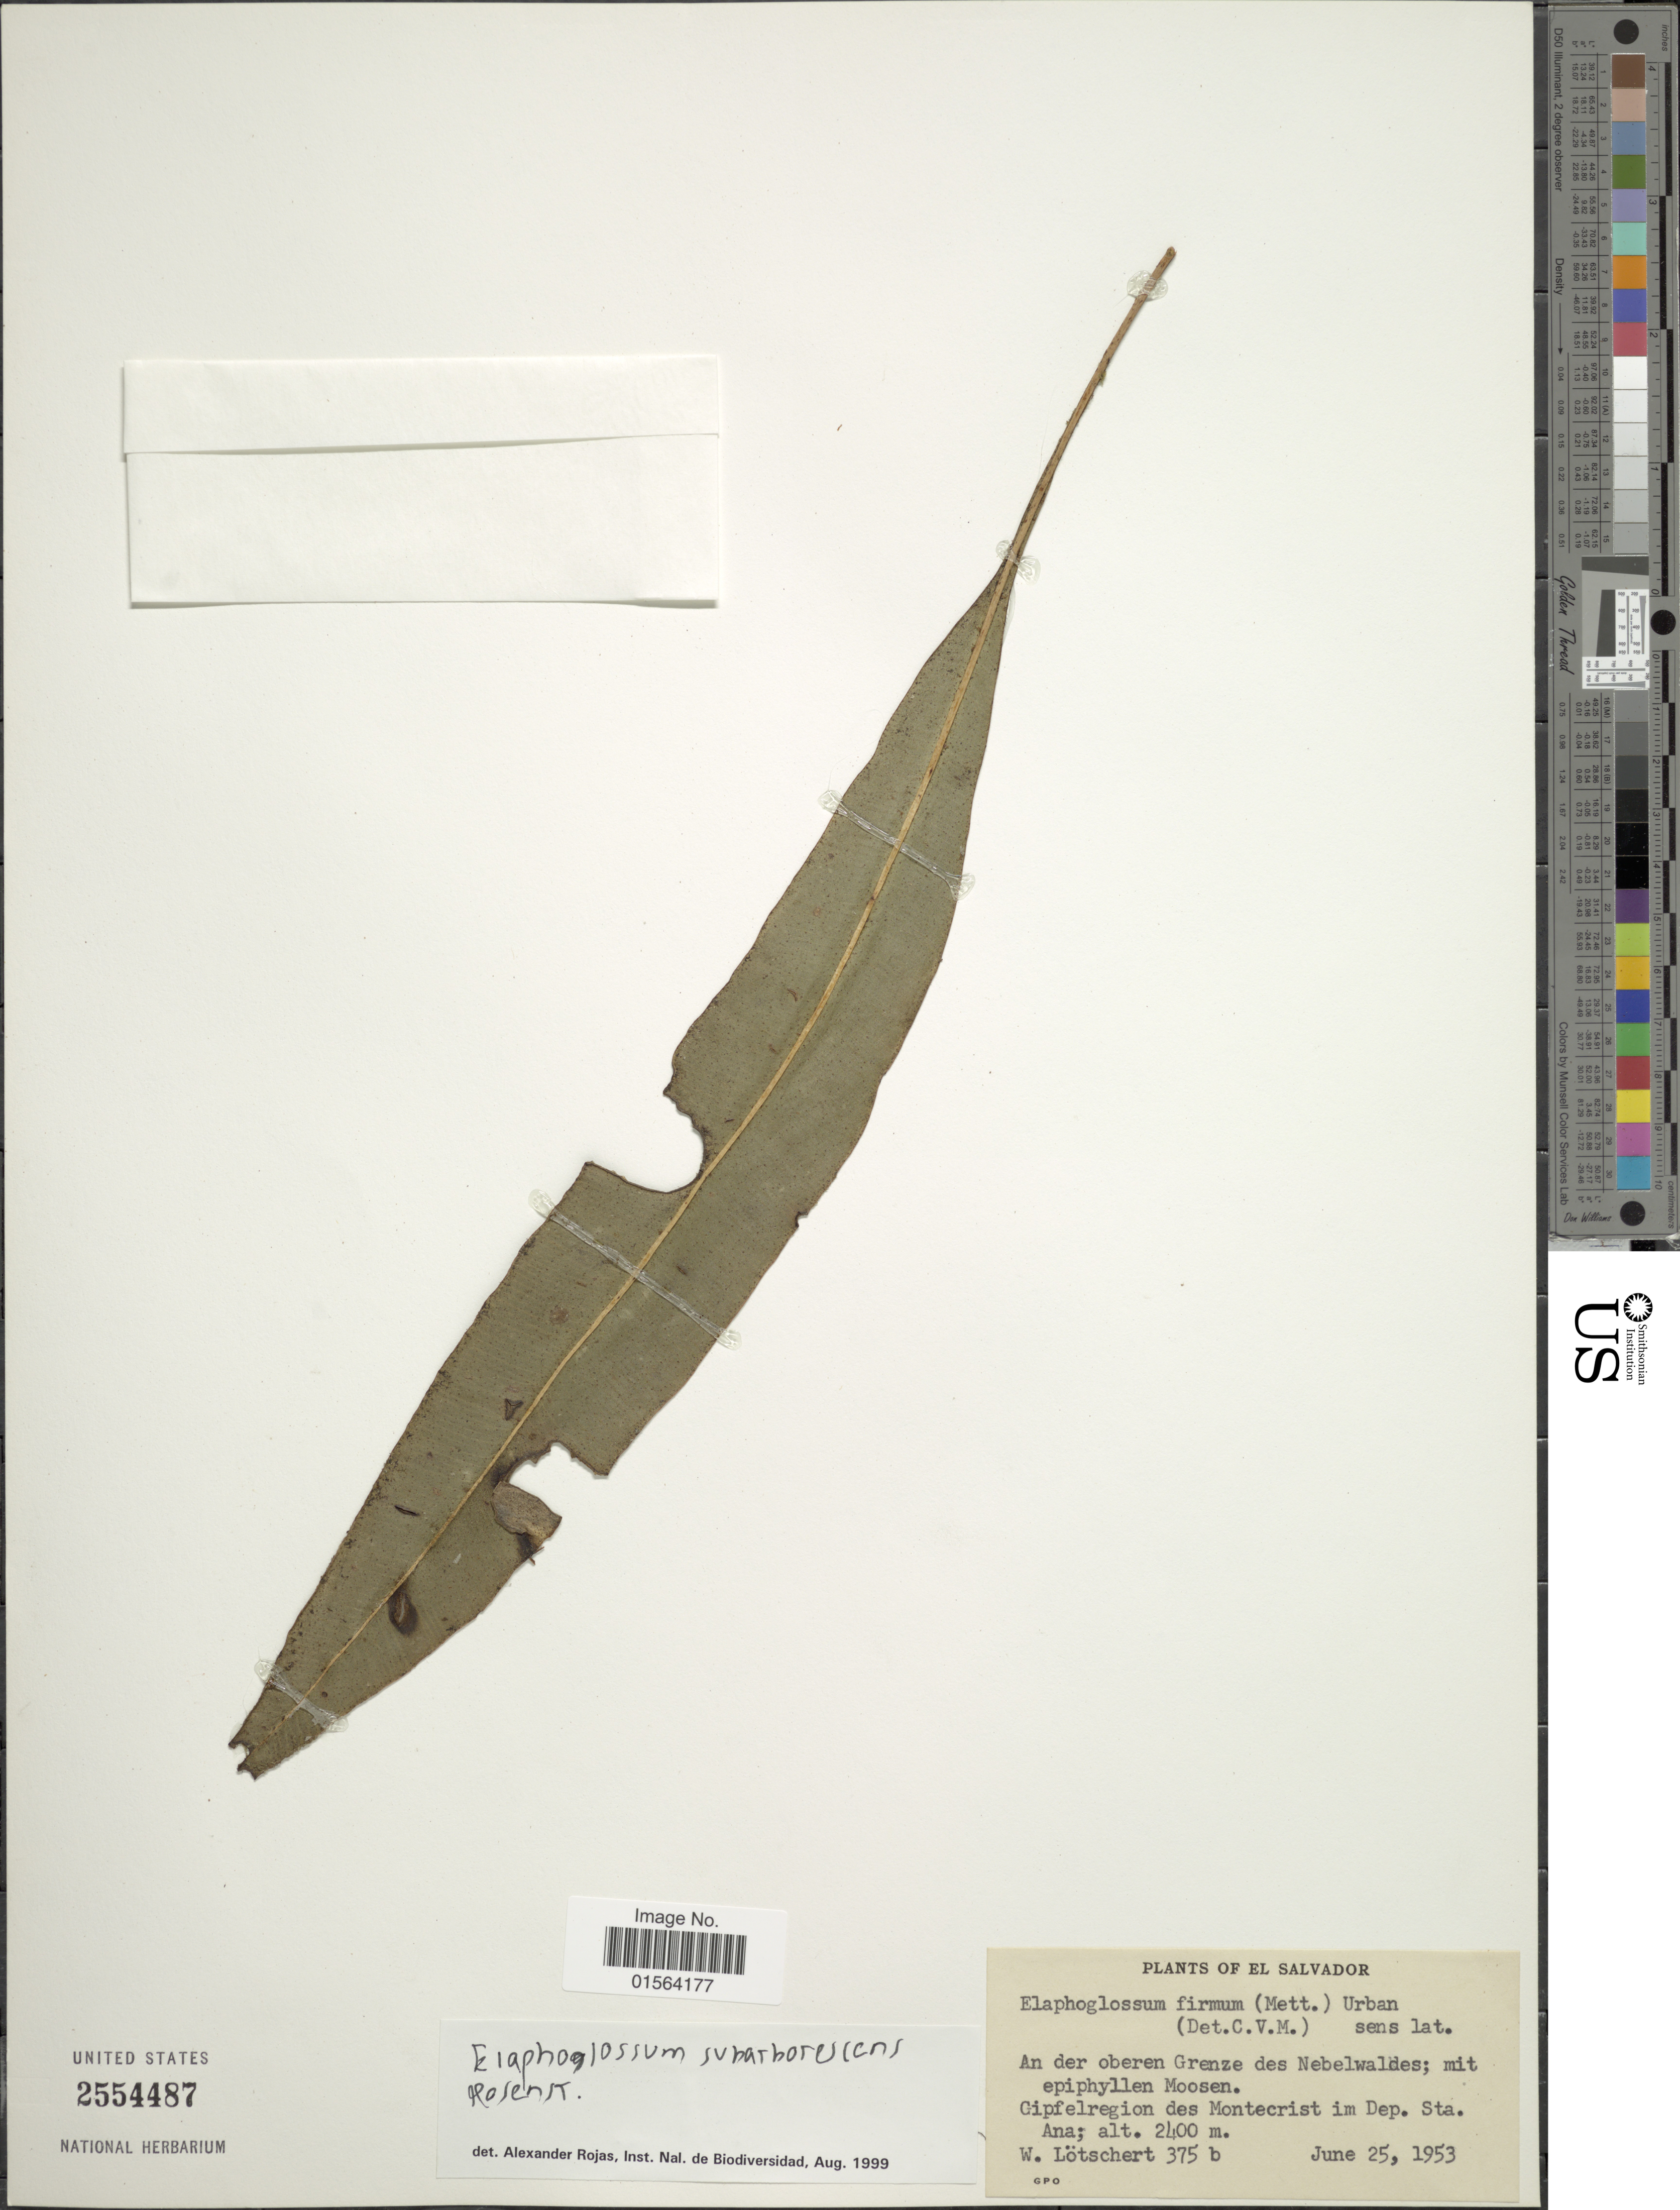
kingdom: Plantae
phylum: Tracheophyta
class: Polypodiopsida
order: Polypodiales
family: Dryopteridaceae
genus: Elaphoglossum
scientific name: Elaphoglossum latifolium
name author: (Sw.) J. Sm.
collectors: W. Lötschert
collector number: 375b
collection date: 1953-06-25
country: El Salvador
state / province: Santa Ana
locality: Gipfelregion des Montescrist im Dep. Sta. Ana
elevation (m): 2400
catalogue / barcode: US 2554487